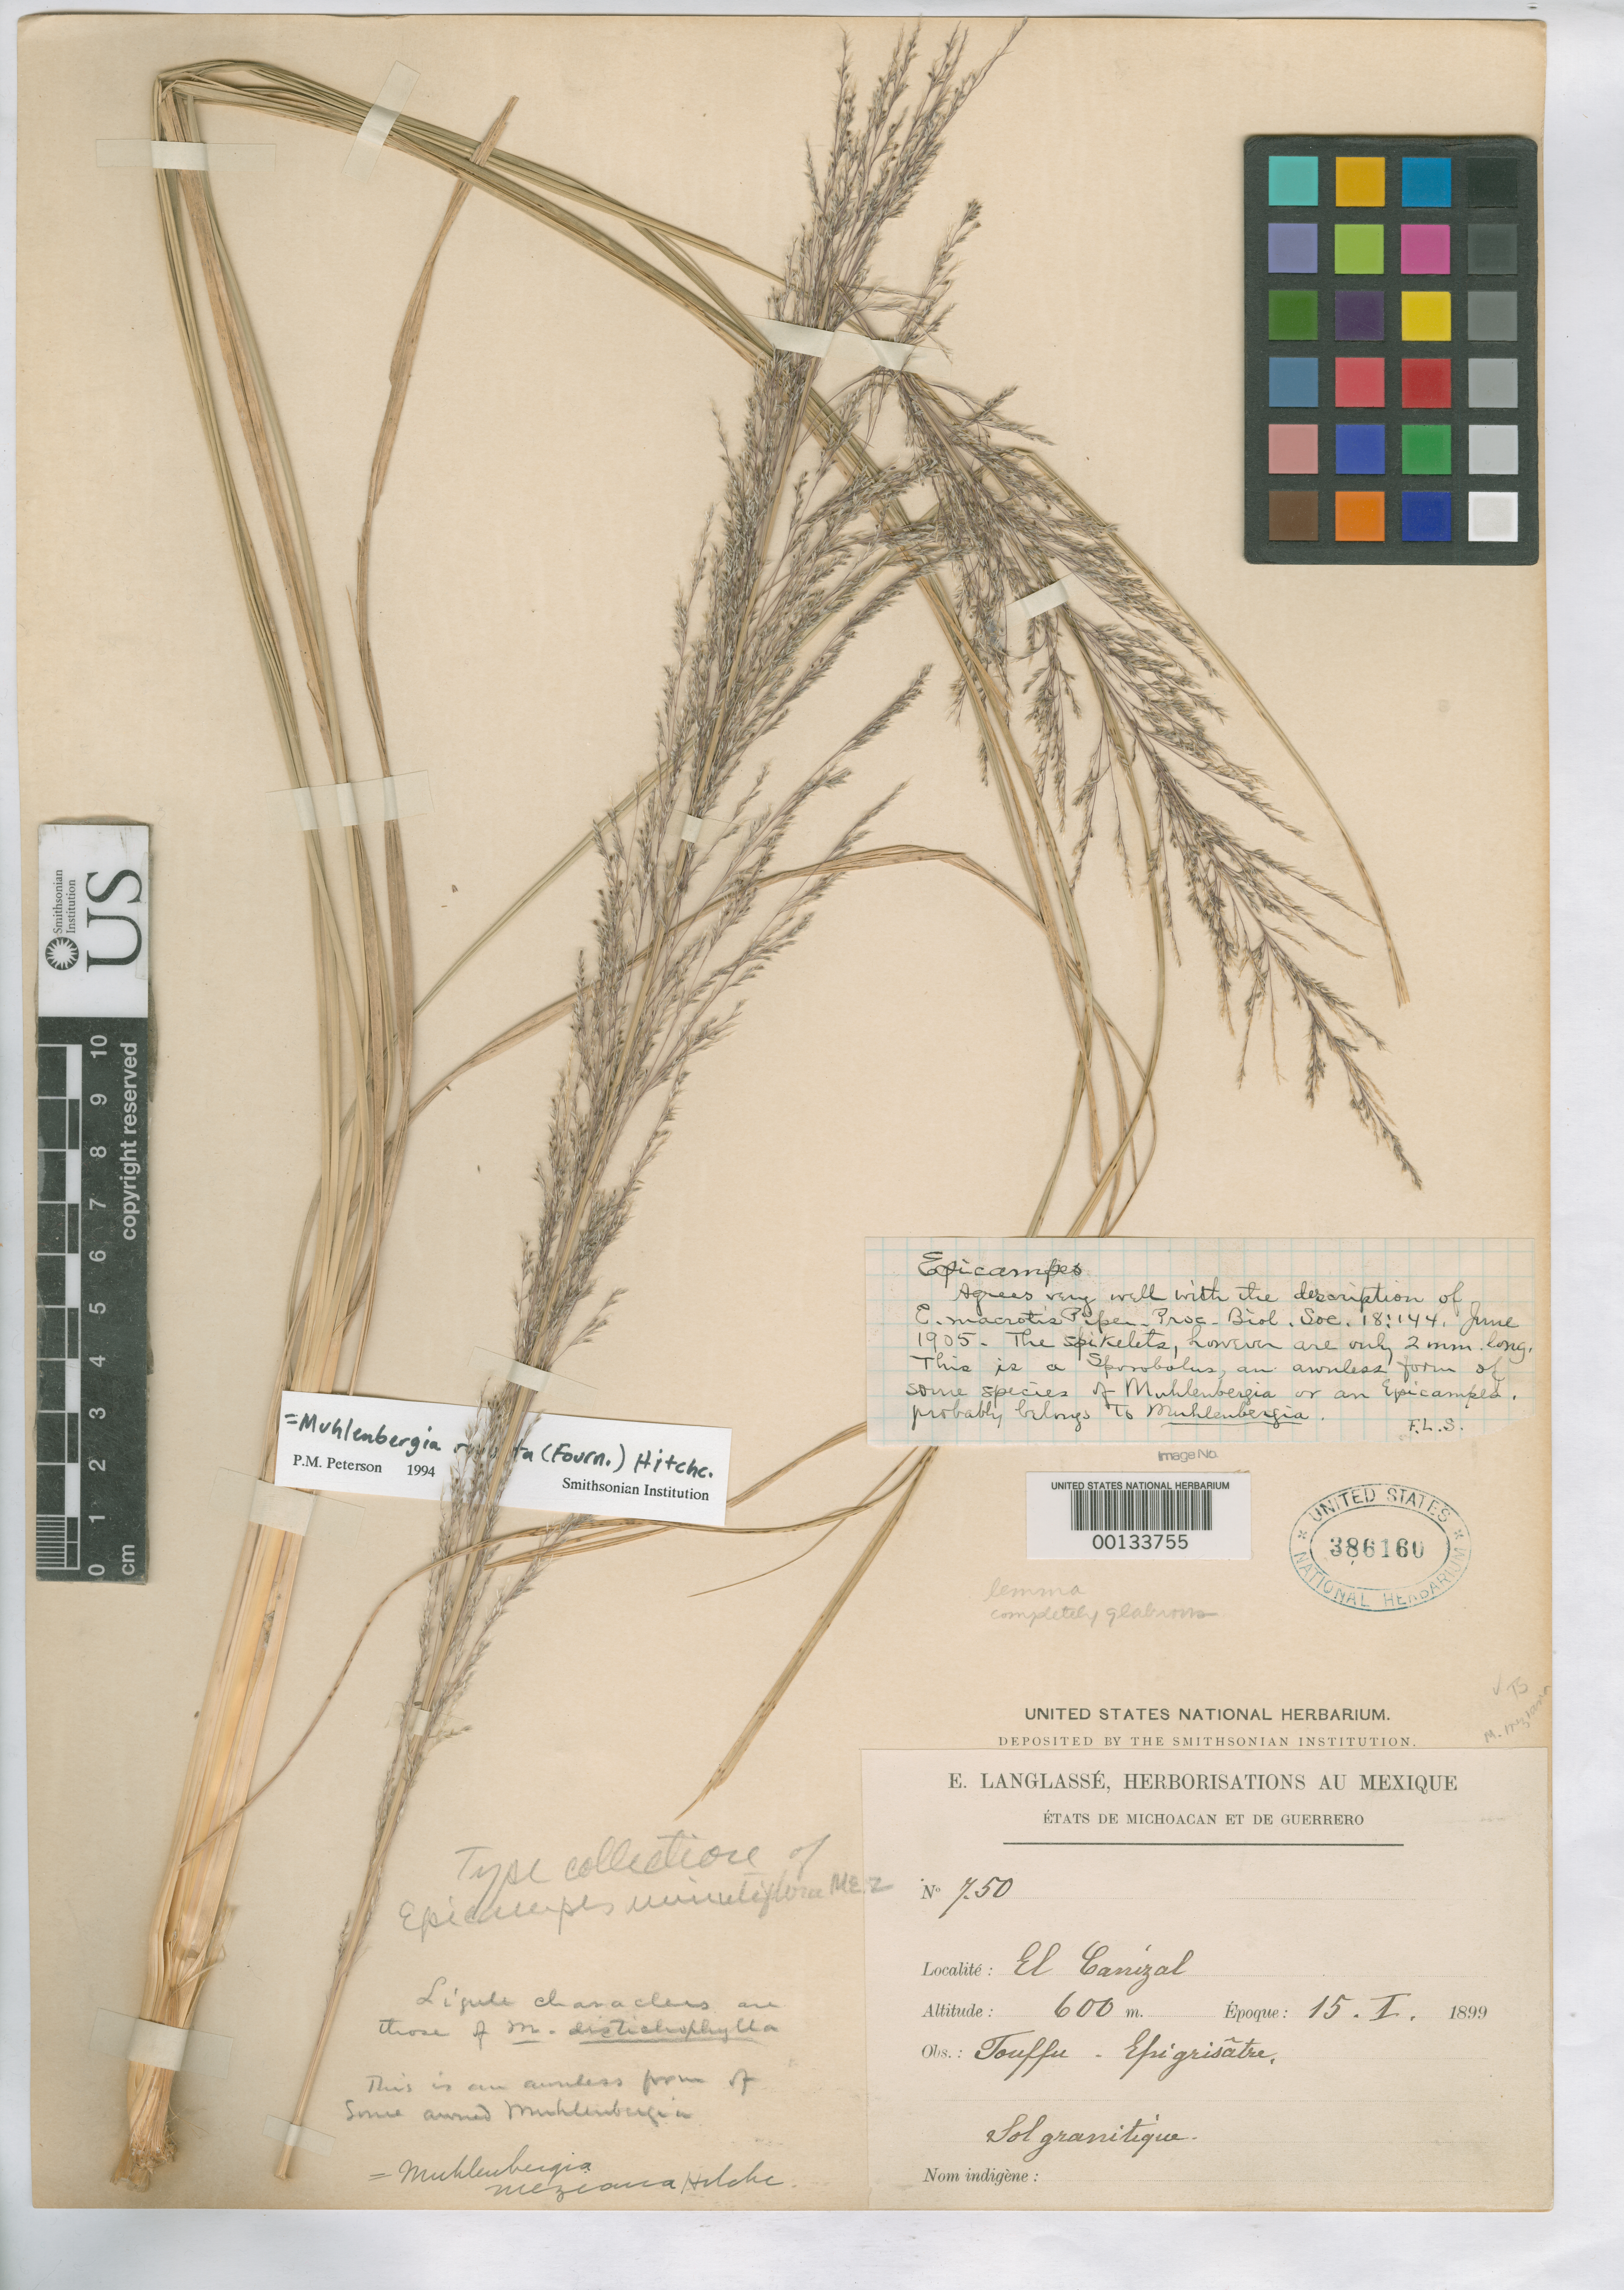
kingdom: Plantae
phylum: Tracheophyta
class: Liliopsida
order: Poales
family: Poaceae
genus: Epicampes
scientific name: Epicampes minutiflora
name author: Mez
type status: Isotype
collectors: E. Langlassé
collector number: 750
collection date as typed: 15 Jan 1899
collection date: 1899-01-15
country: Mexico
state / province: Michoacán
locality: El Canizal.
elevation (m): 600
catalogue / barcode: US 386160